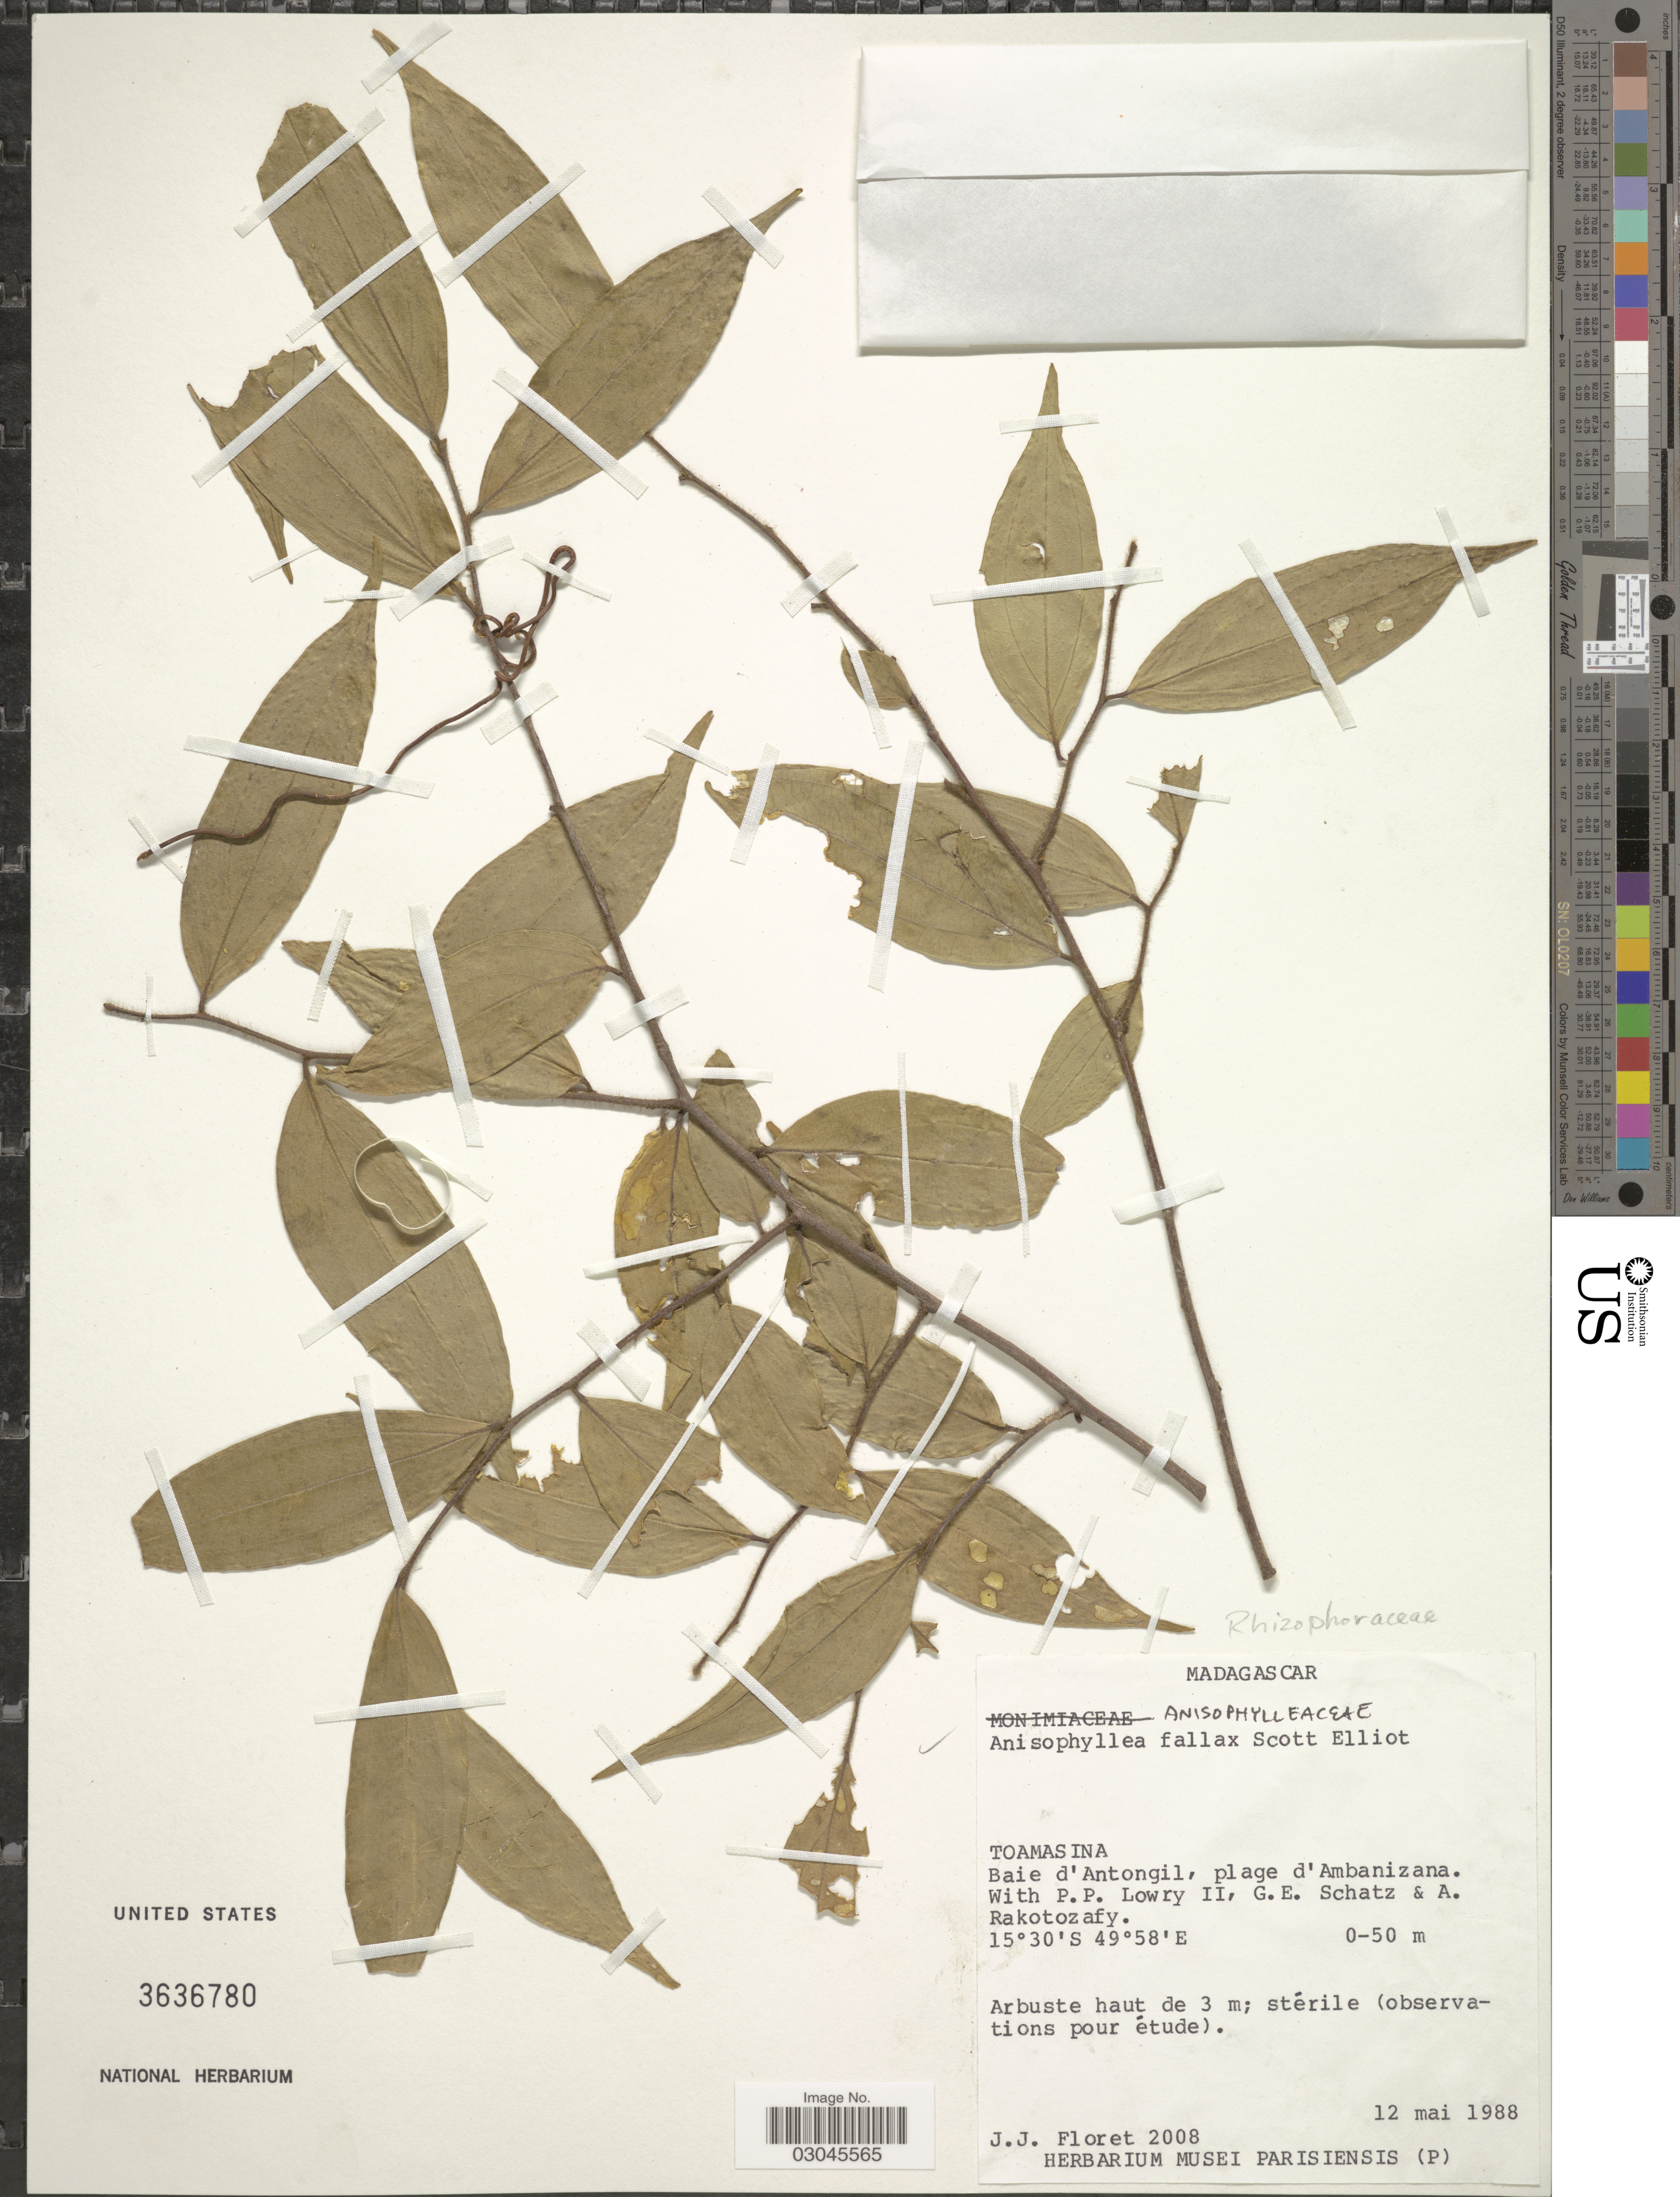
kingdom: Plantae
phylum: Tracheophyta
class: Magnoliopsida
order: Cucurbitales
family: Anisophylleaceae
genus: Anisophyllea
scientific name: Anisophyllea fallax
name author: Scott Elliot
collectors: J. Floret, P. P. Lowry, G. Schatz & A. Rakotozafy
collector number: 2008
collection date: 1988-05-12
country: Madagascar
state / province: Analanjirofo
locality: Baie d'Antongil, plage d'Ambanizana.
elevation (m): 0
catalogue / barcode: US 3636780